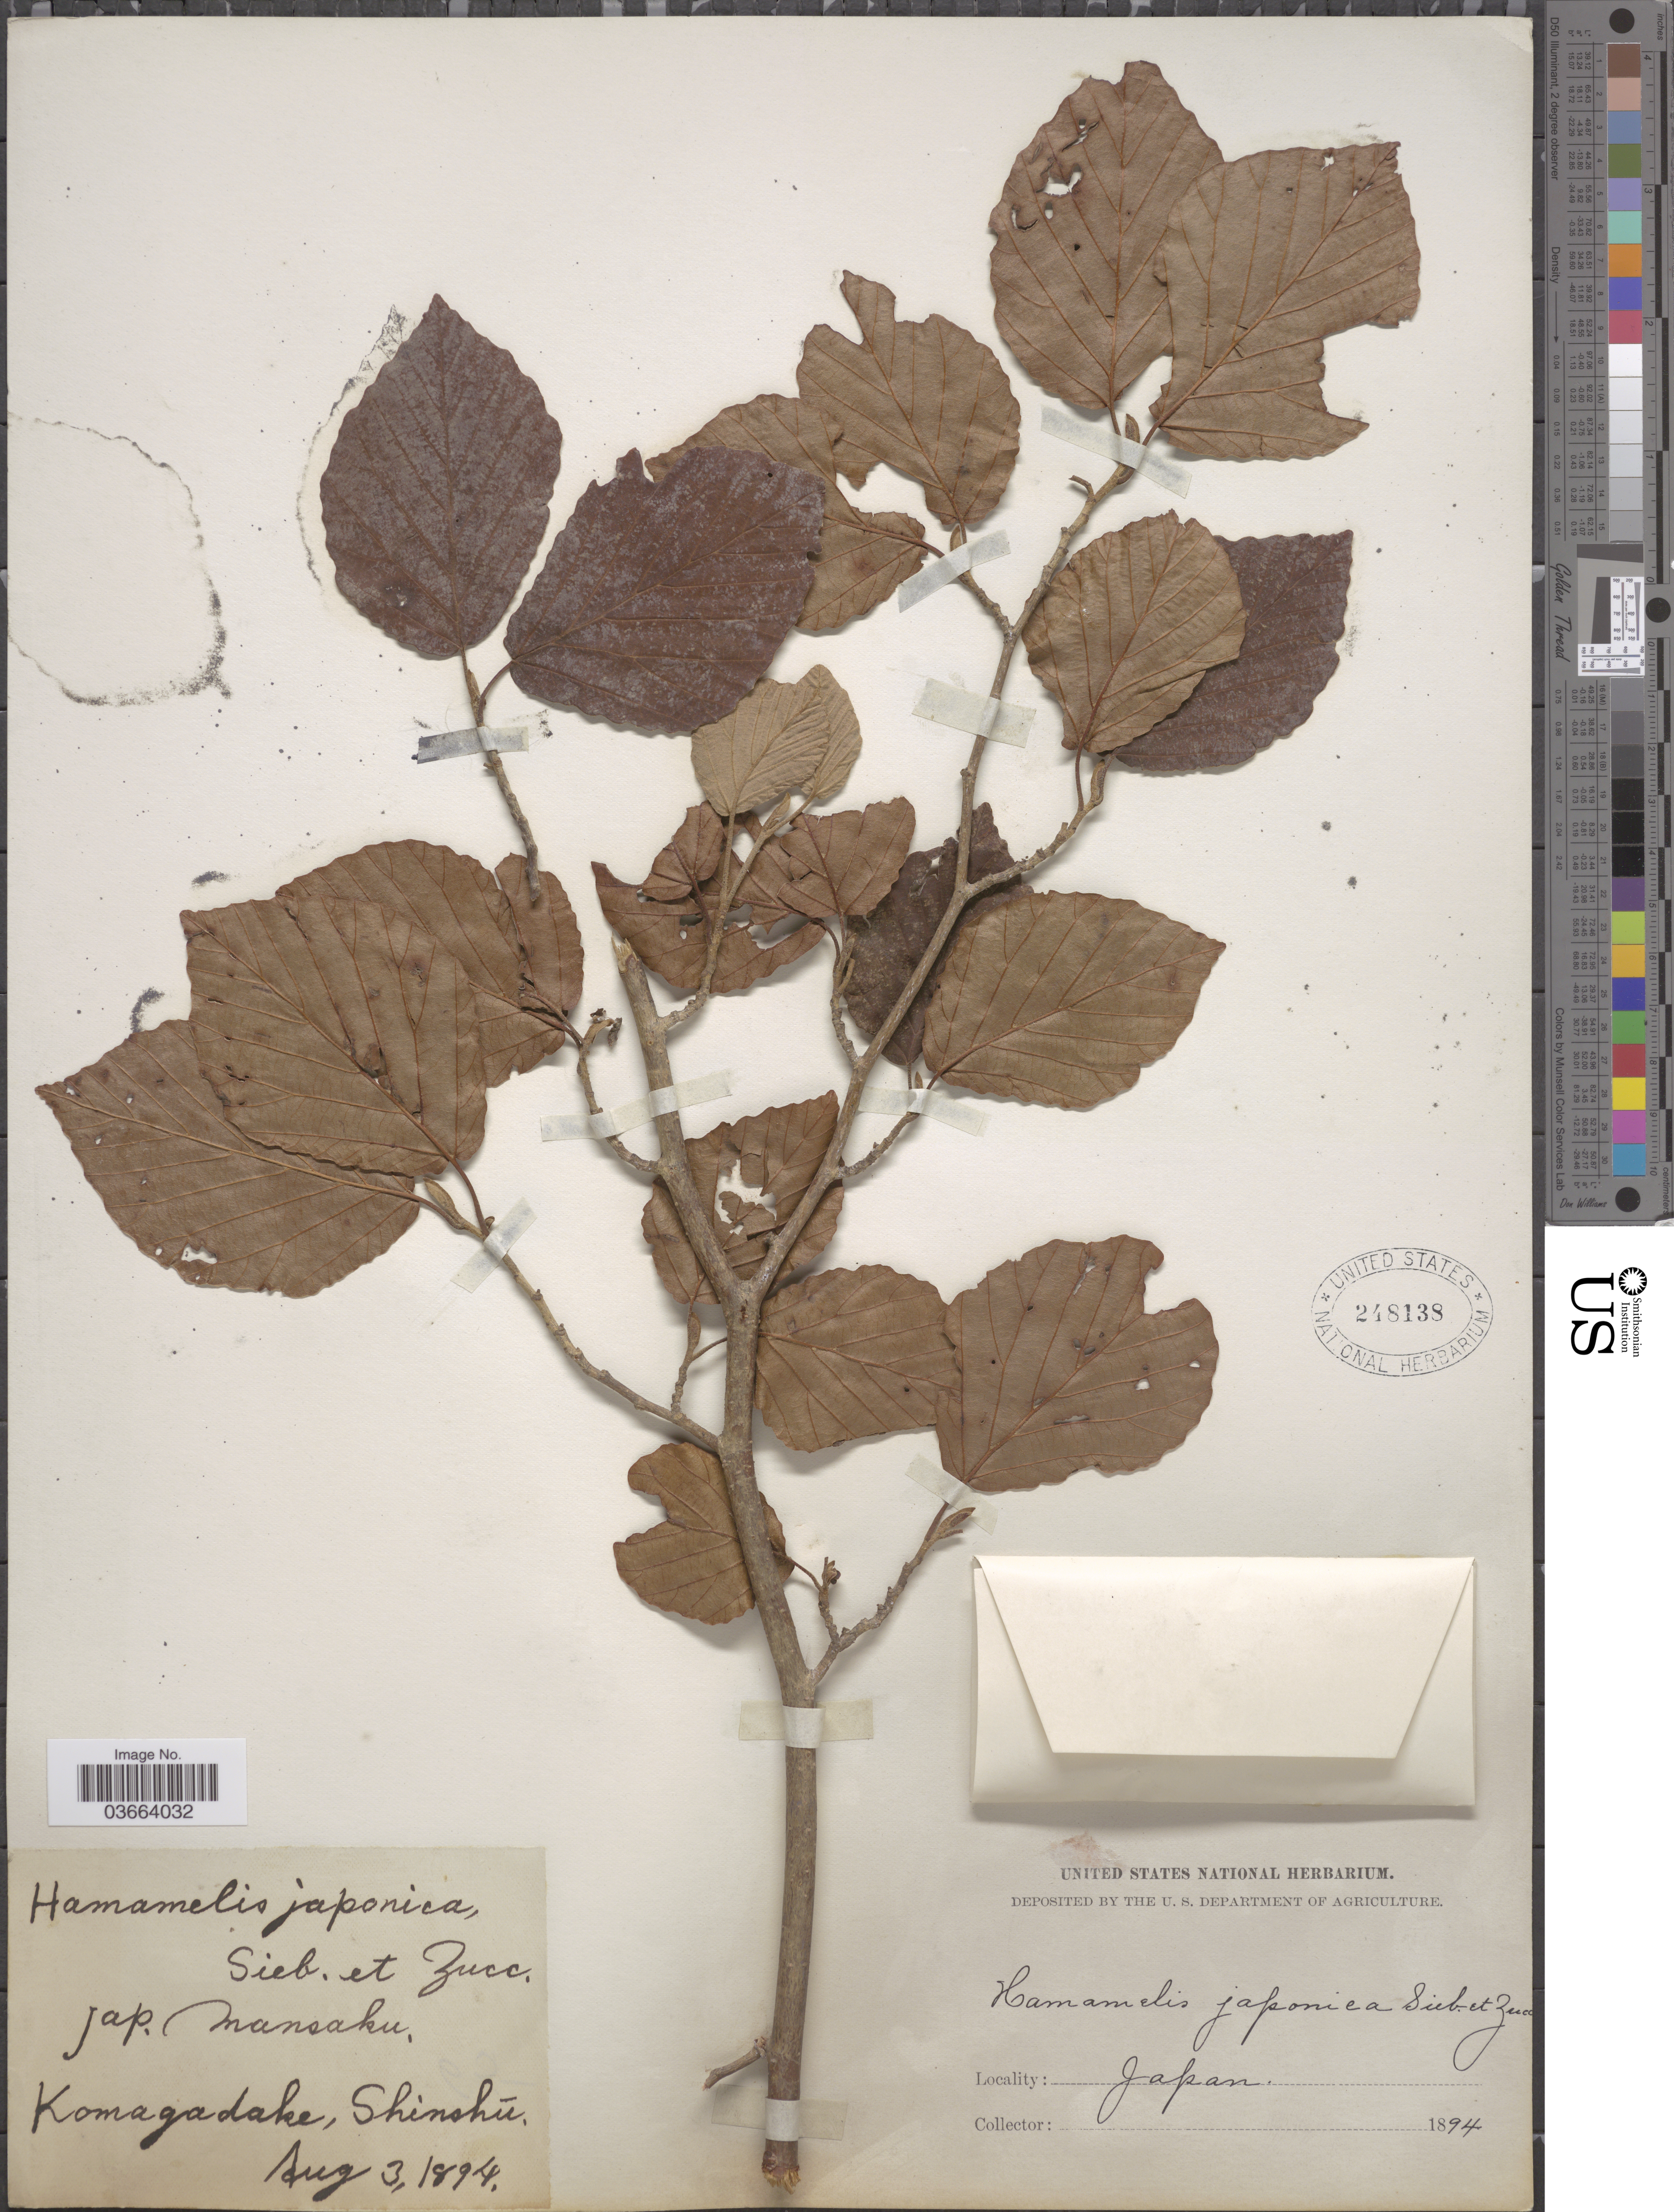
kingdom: Plantae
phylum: Tracheophyta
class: Magnoliopsida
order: Saxifragales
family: Hamamelidaceae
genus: Hamamelis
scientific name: Hamamelis japonica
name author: Siebold & Zucc.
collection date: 1894-08-03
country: Japan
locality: Komagadake, Shinshū.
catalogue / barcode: US 248138